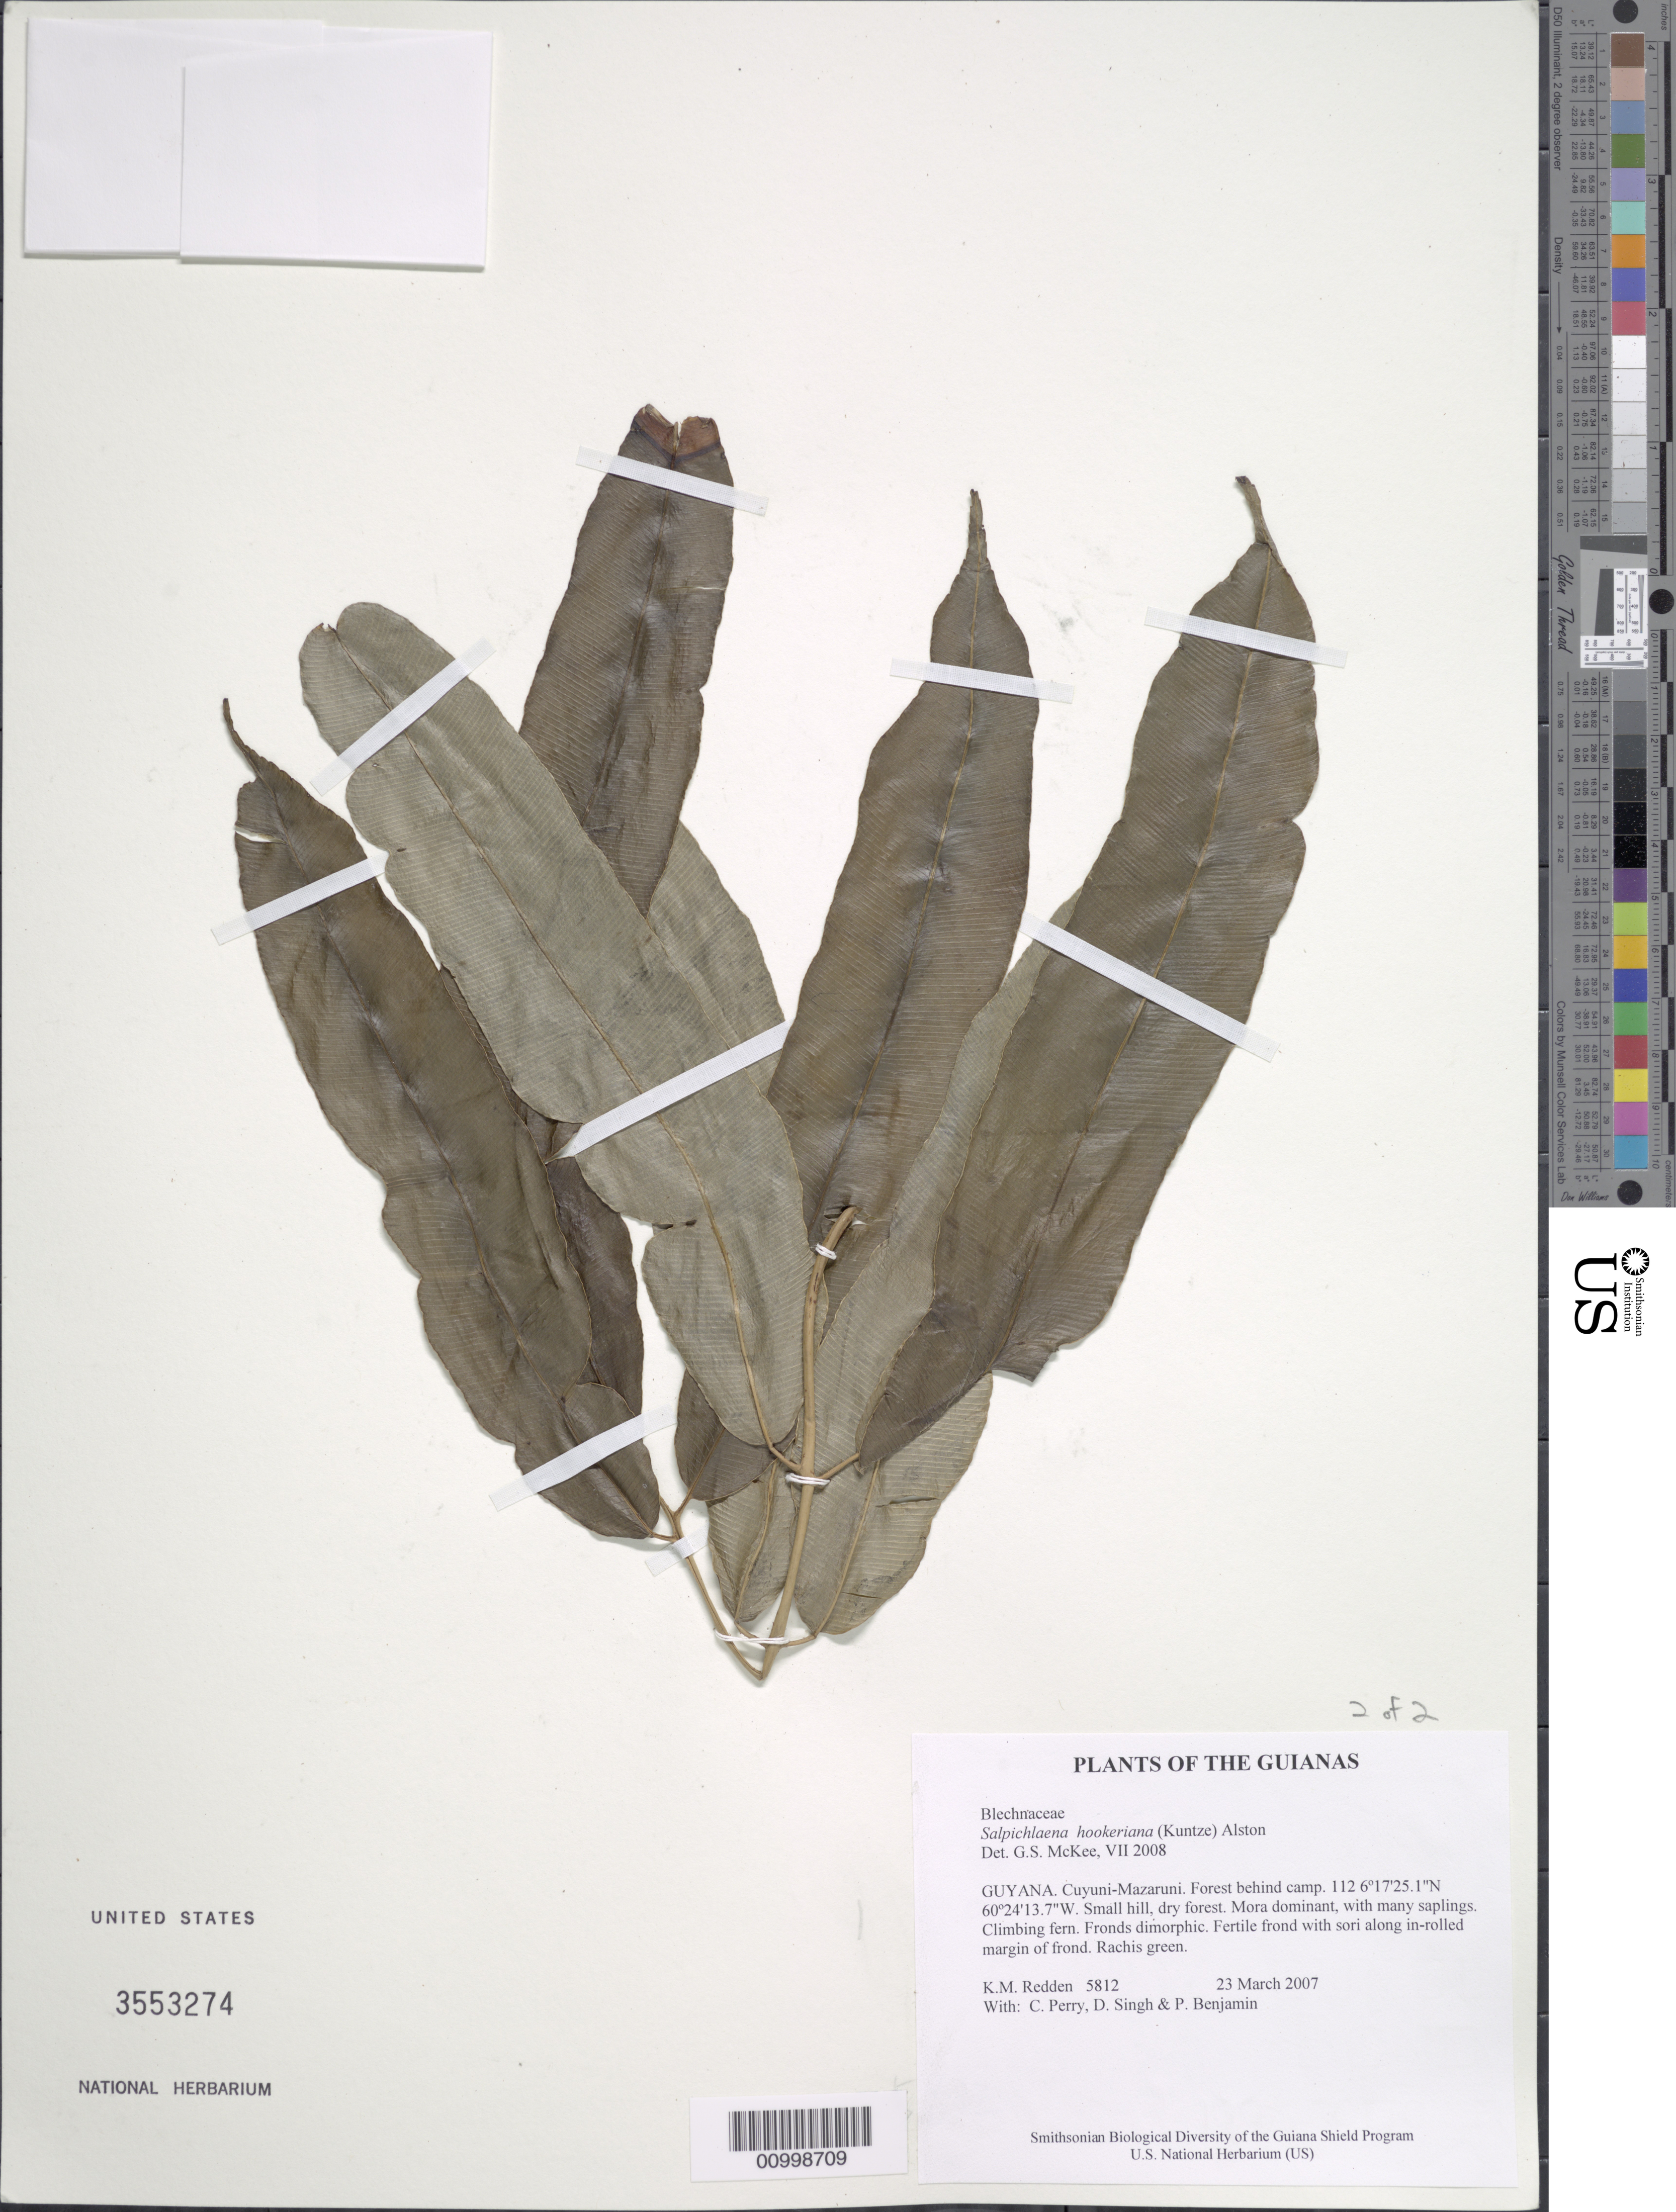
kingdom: Plantae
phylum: Tracheophyta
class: Polypodiopsida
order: Polypodiales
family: Blechnaceae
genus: Salpichlaena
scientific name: Salpichlaena volubilis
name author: (Kaulf.) J. Sm.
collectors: K. M. Redden, C. Perry, D. Singh & P. Benjamin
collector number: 5812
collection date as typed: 23 March 2007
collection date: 2007-03-23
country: Guyana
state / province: Cuyuni-Mazaruni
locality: Forest behind camp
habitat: Small hill, dry forest. Mora dominant, with many saplings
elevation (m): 112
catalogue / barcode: US 3553274